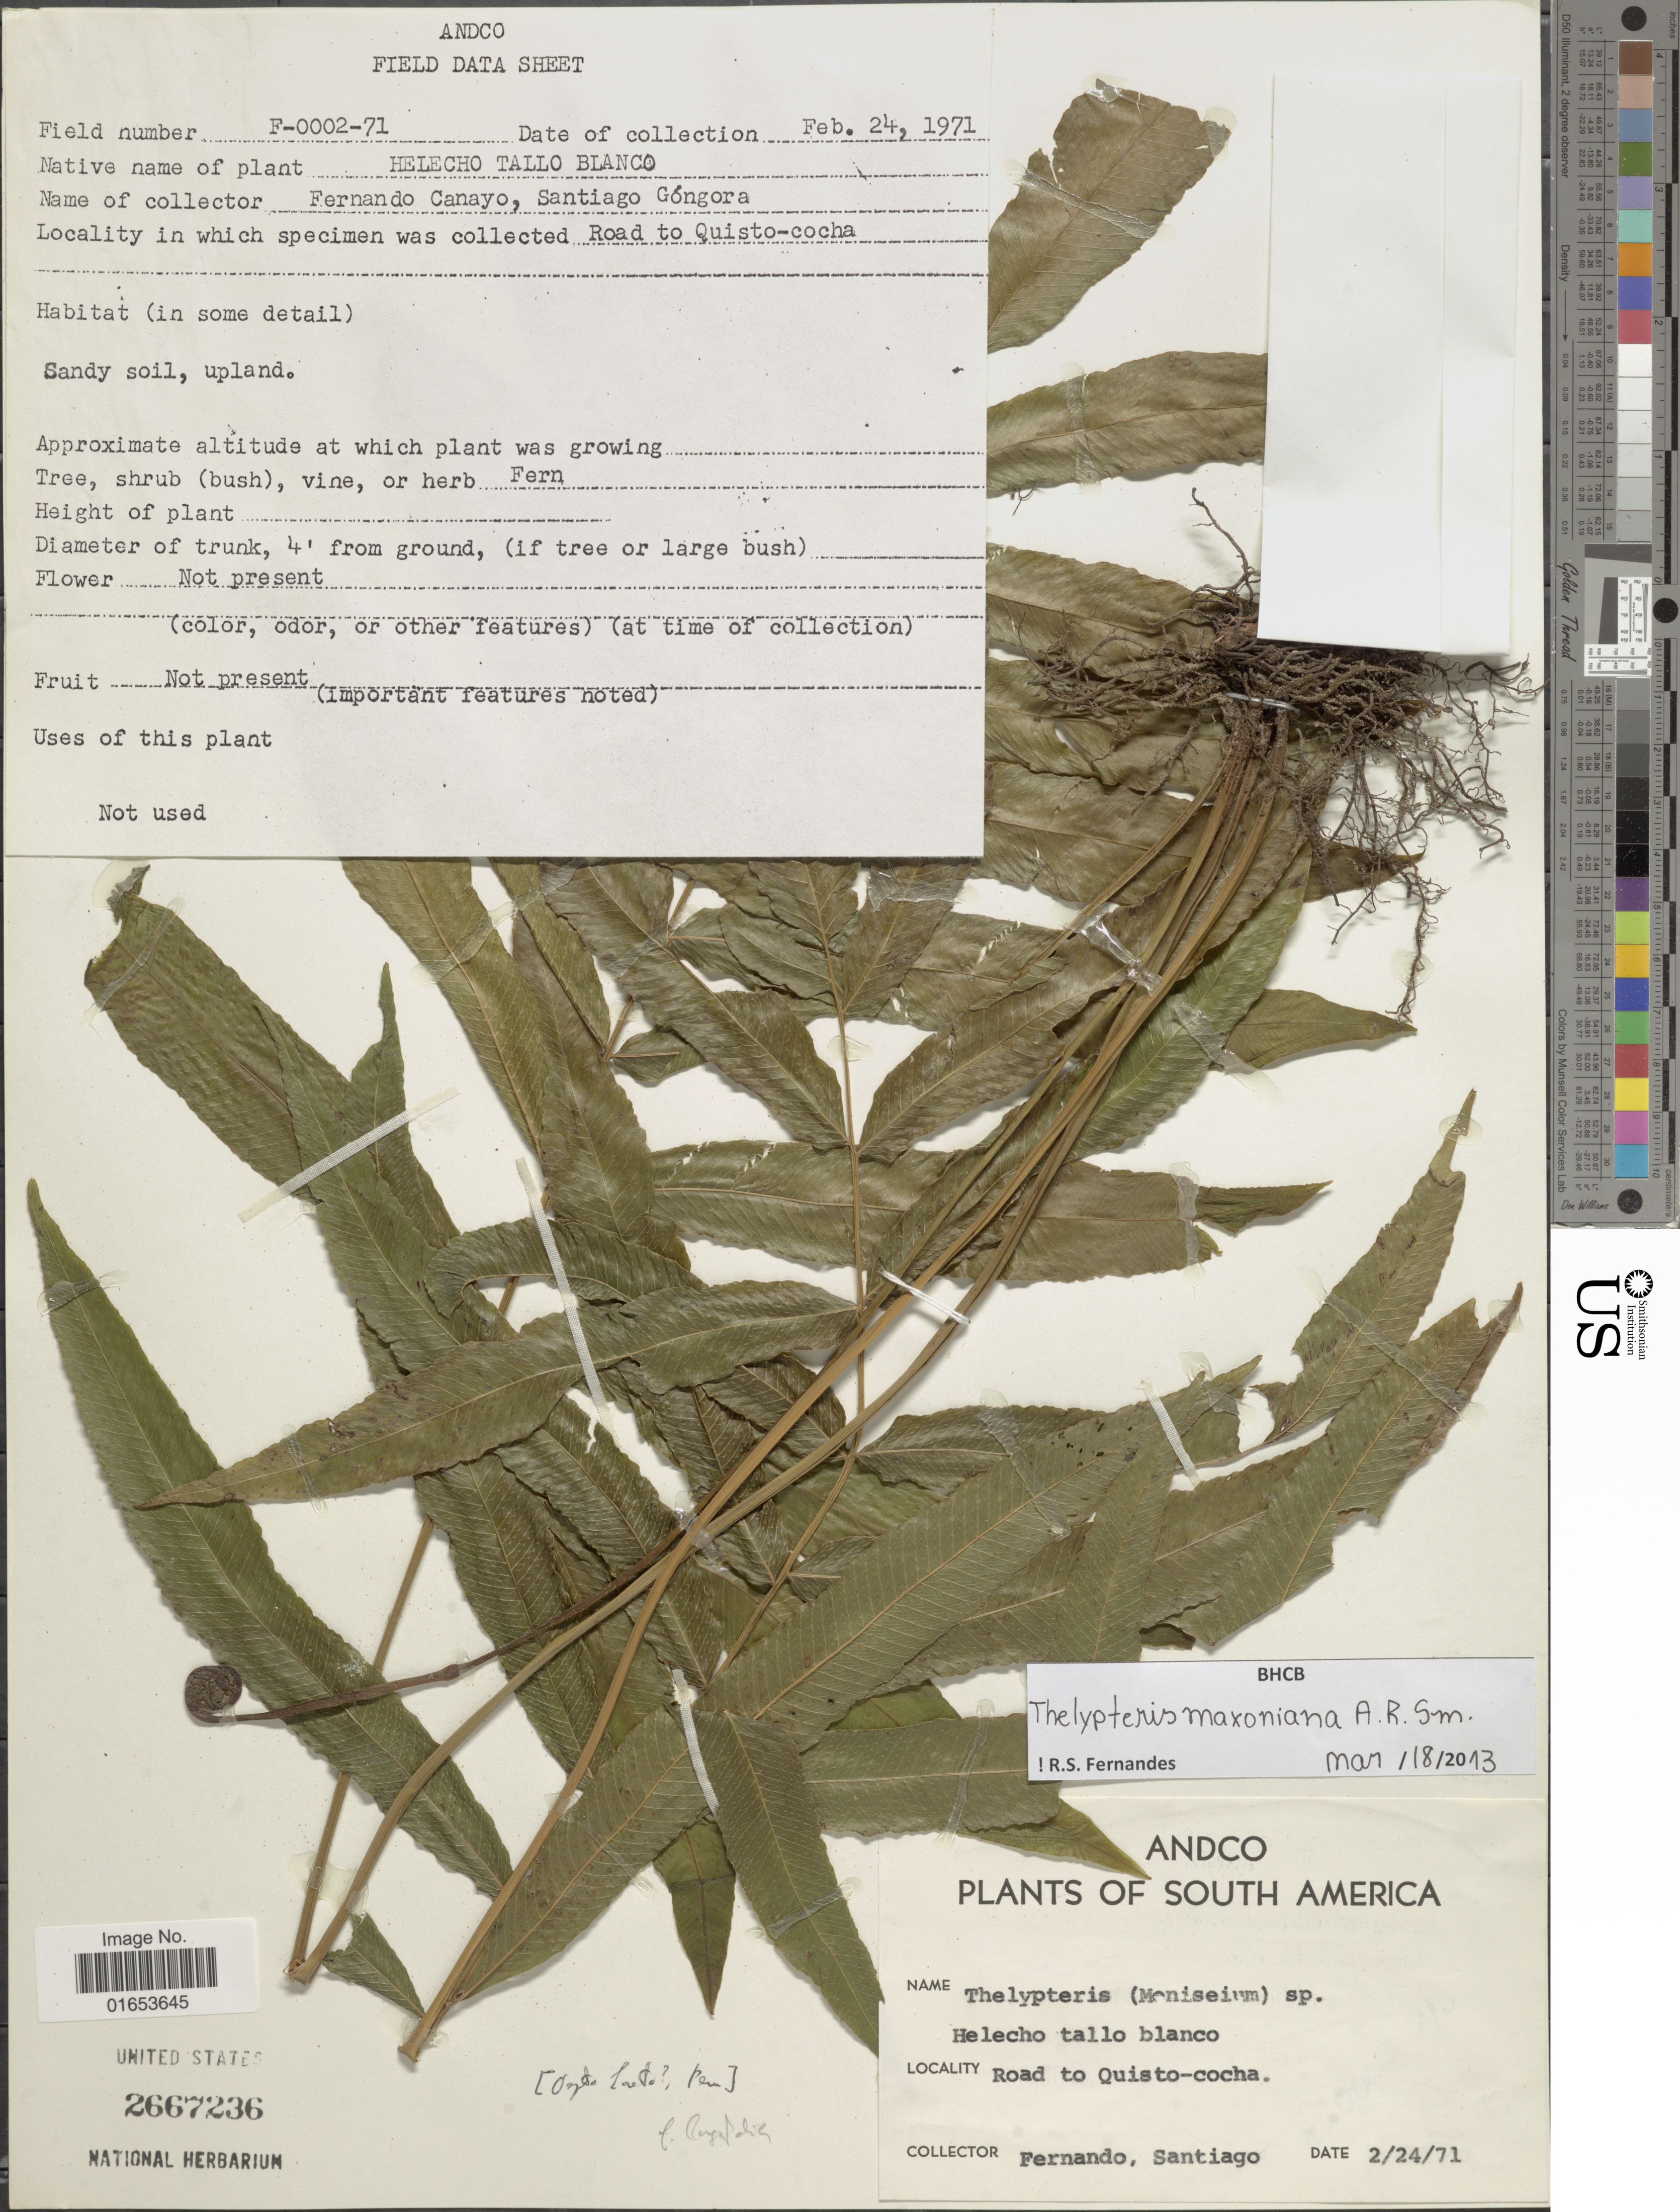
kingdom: Plantae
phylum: Tracheophyta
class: Polypodiopsida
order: Polypodiales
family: Thelypteridaceae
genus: Meniscium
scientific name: Meniscium maxonianum (A.R. Sm.) comb. nov., ined. 2015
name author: (A.R. Sm.)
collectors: C. Fernando & G. Santiago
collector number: F-0002-71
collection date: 1971-02-24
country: Peru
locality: Road to Quistococha. South America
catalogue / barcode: US 2667236